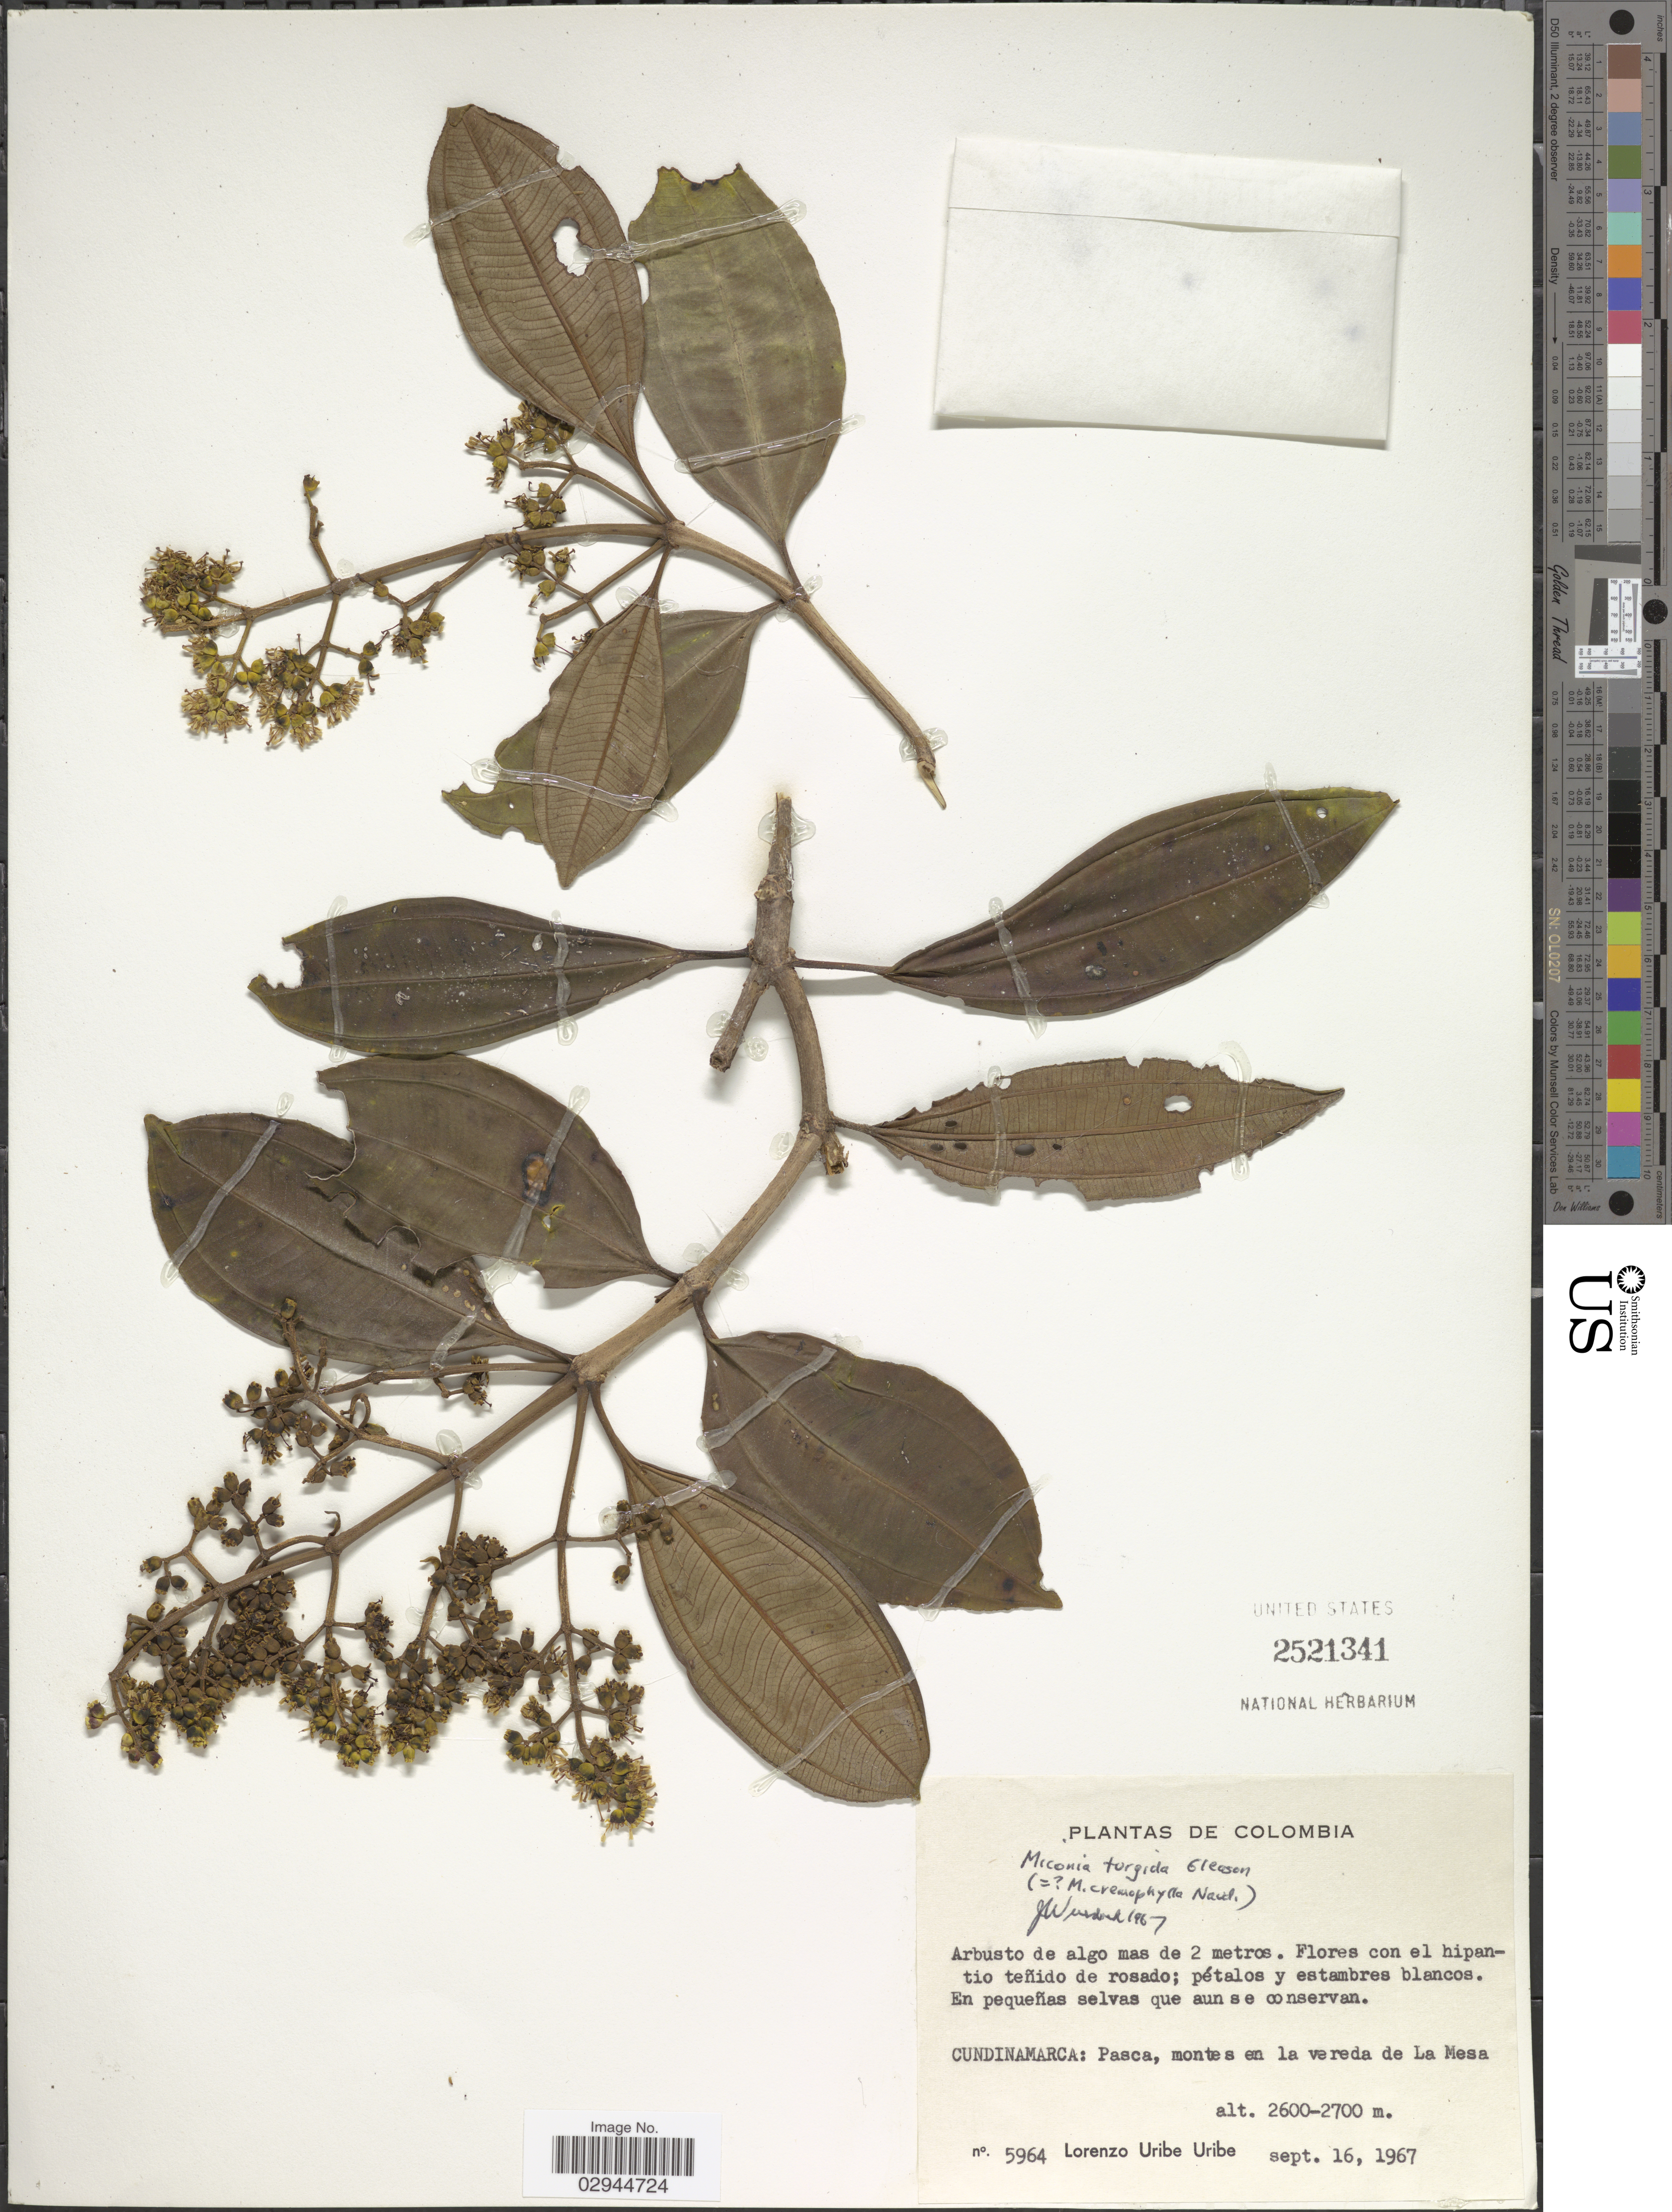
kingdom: Plantae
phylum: Tracheophyta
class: Magnoliopsida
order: Myrtales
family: Melastomataceae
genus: Miconia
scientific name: Miconia turgida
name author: Gleason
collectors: L. Uribe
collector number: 5964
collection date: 1967-09-16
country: Colombia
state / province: Cundinamarca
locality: Pasca, montes en la vereda de La Mesa.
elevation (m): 2600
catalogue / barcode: US 2521341